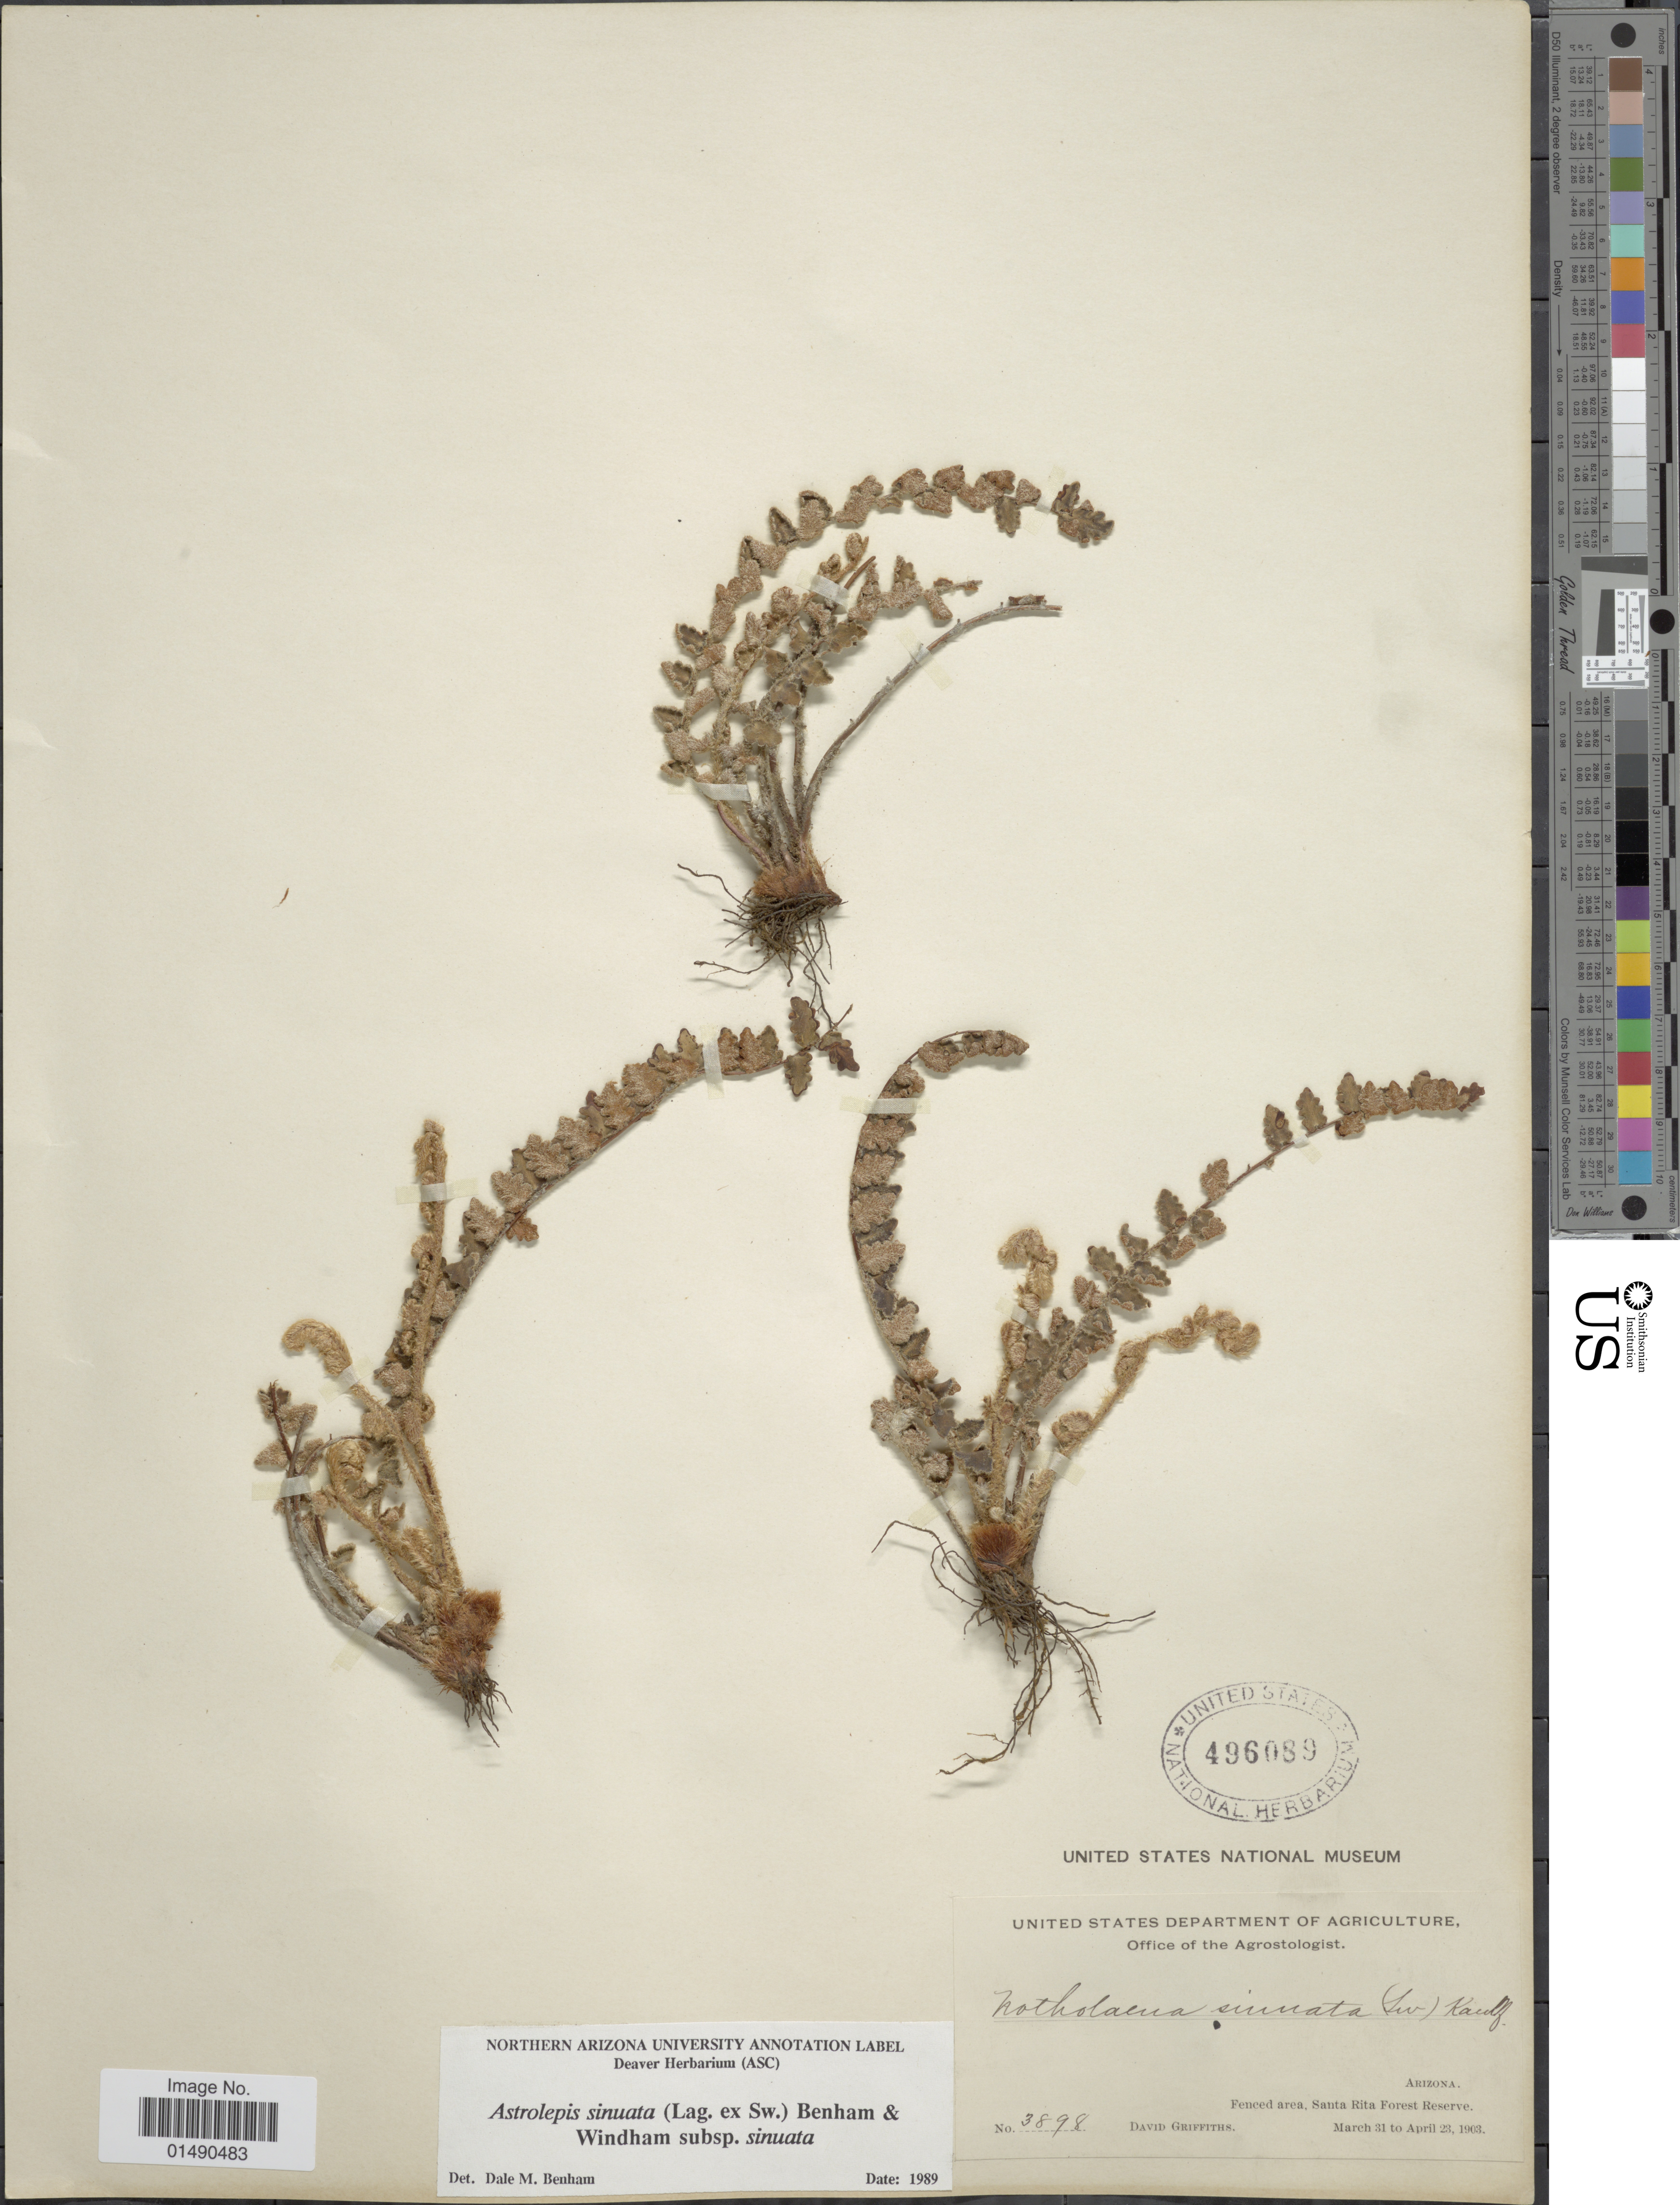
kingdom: Plantae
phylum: Tracheophyta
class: Polypodiopsida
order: Polypodiales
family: Pteridaceae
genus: Astrolepis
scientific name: Astrolepis sinuata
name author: (Lag. ex Sw.) D.M. Benham & Windham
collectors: D. Griffiths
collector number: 3898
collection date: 1903-03-31/1903-04-23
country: United States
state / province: Arizona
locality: Fenced area, Santa Rita Forest Reserve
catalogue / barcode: US 496089